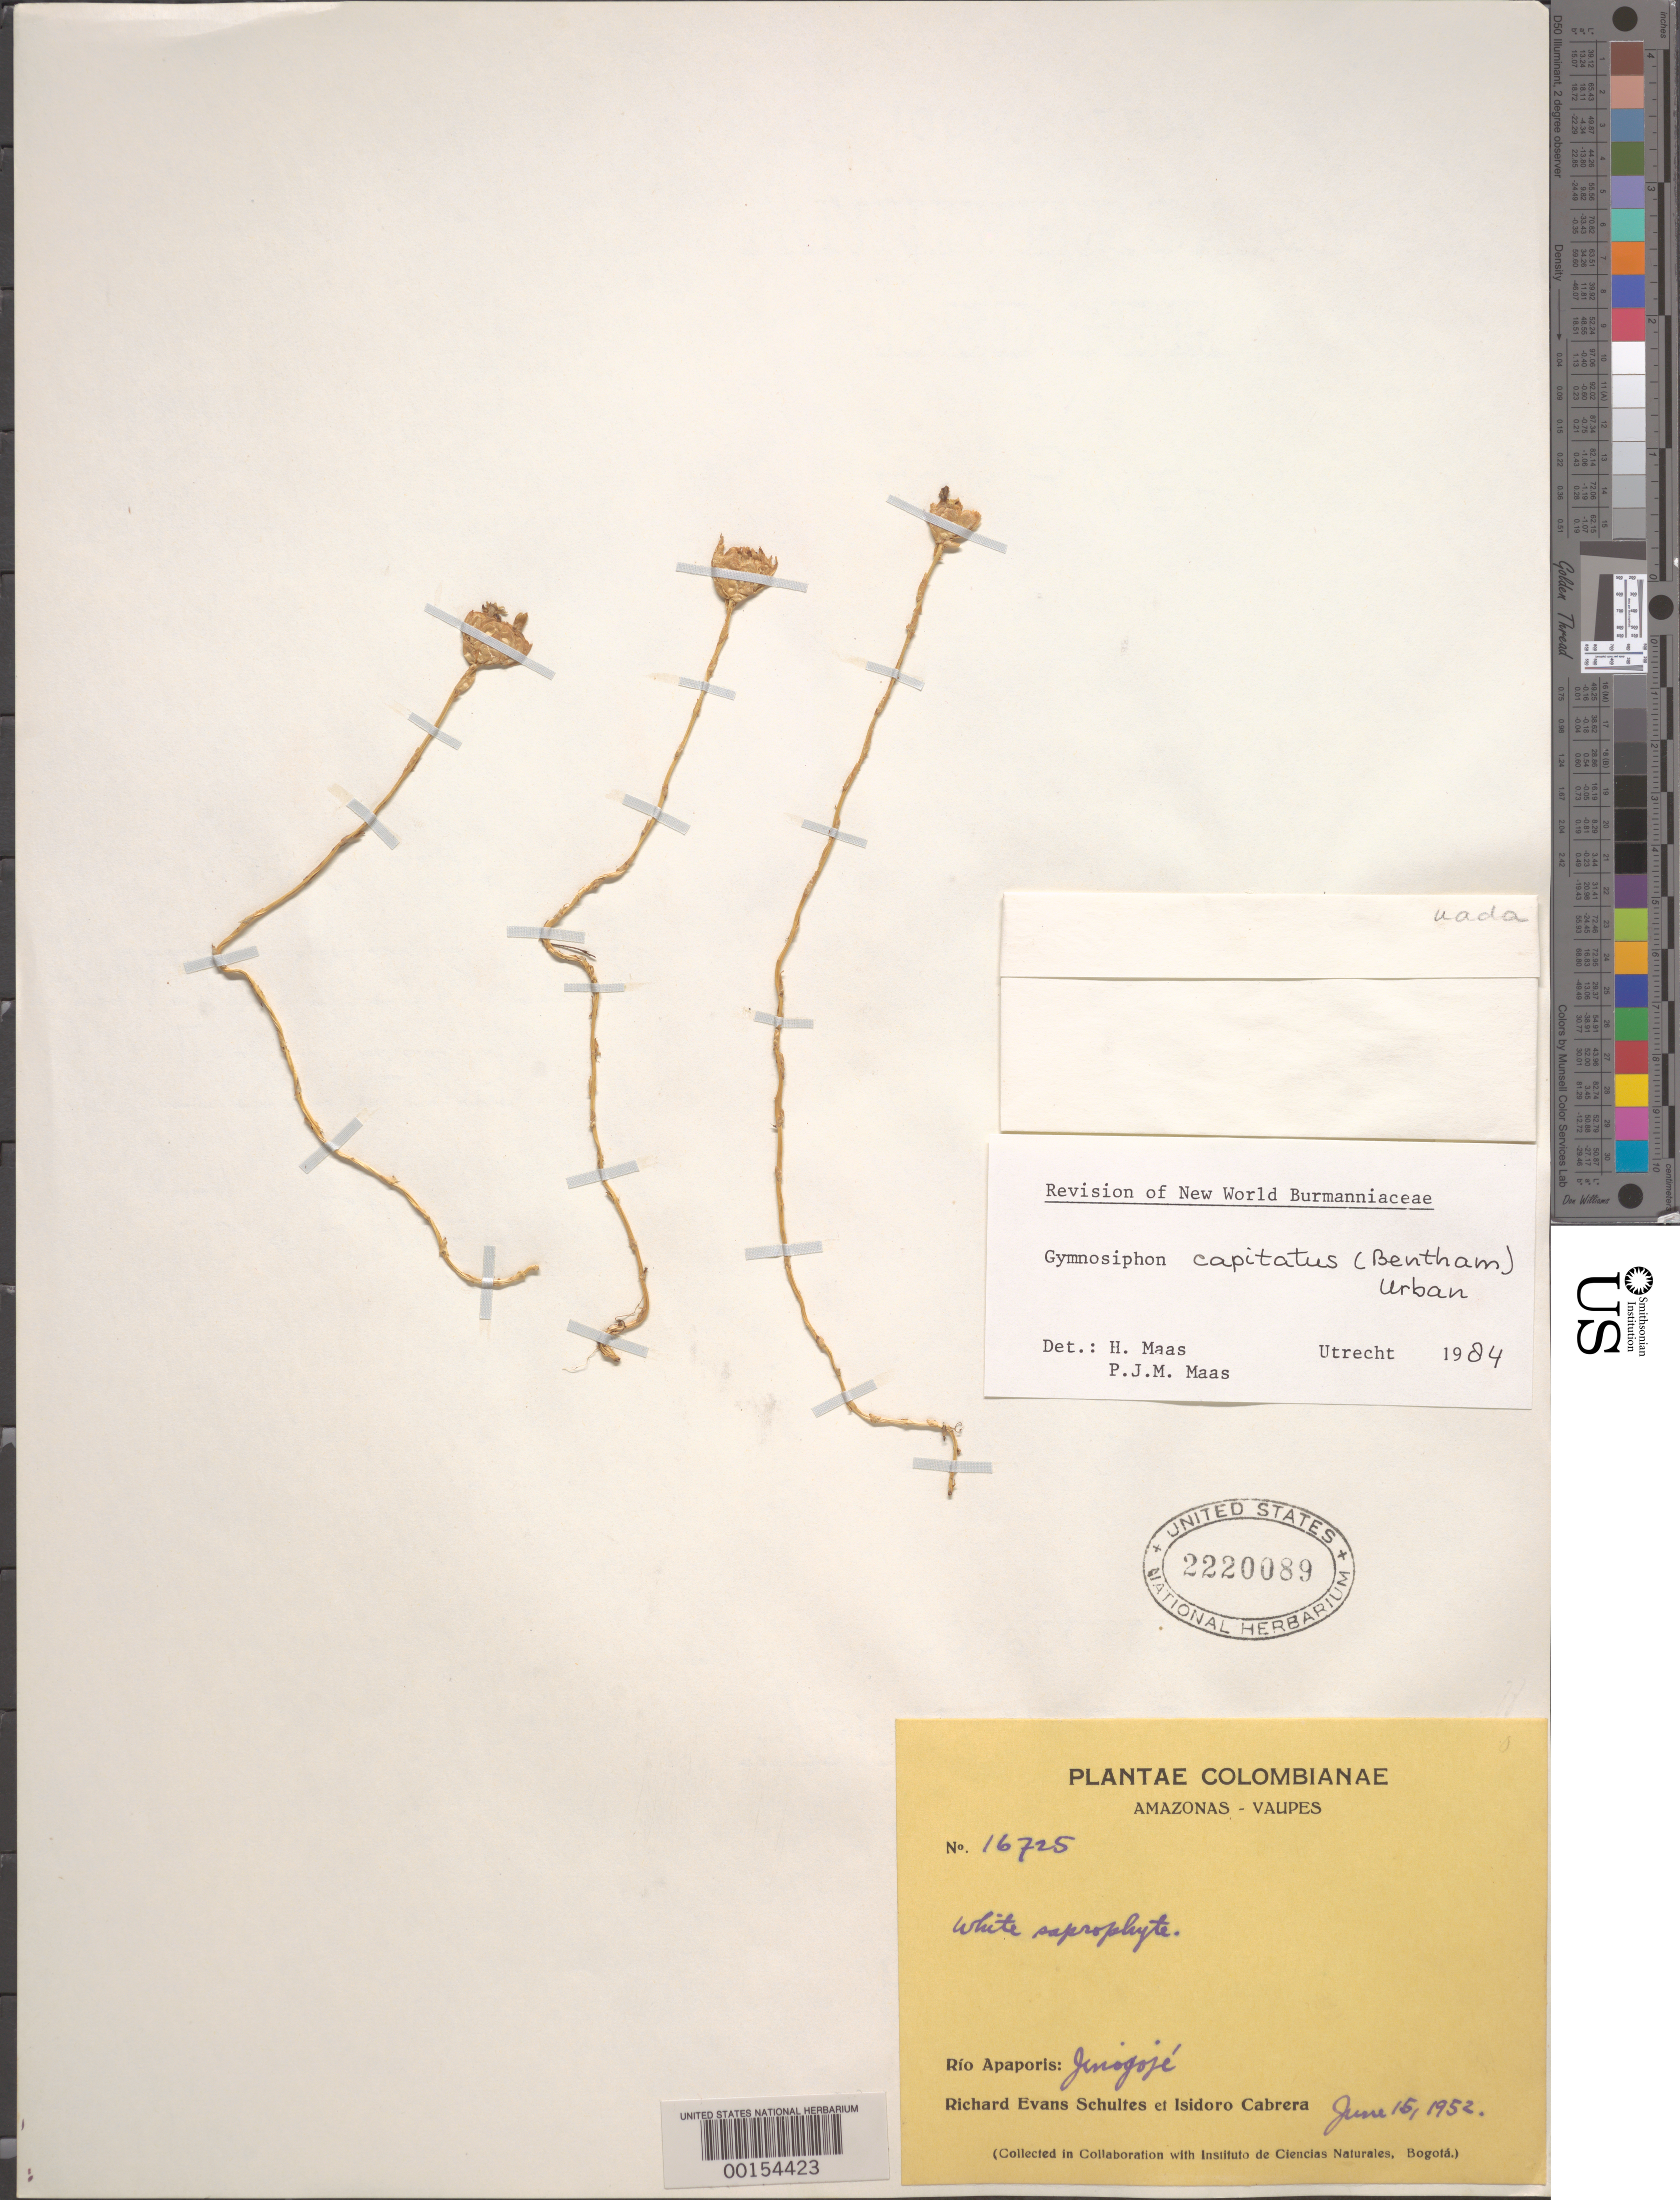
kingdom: Plantae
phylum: Tracheophyta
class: Liliopsida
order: Dioscoreales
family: Burmanniaceae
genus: Gymnosiphon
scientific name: Gymnosiphon capitatus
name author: (Benth.) Urb.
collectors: R. E. Schultes & I. Cabrera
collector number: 16725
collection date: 1952-06-15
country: Colombia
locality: Amazonas-Vaupes. Río Apaporis: Jinogojé.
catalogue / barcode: US 2220089